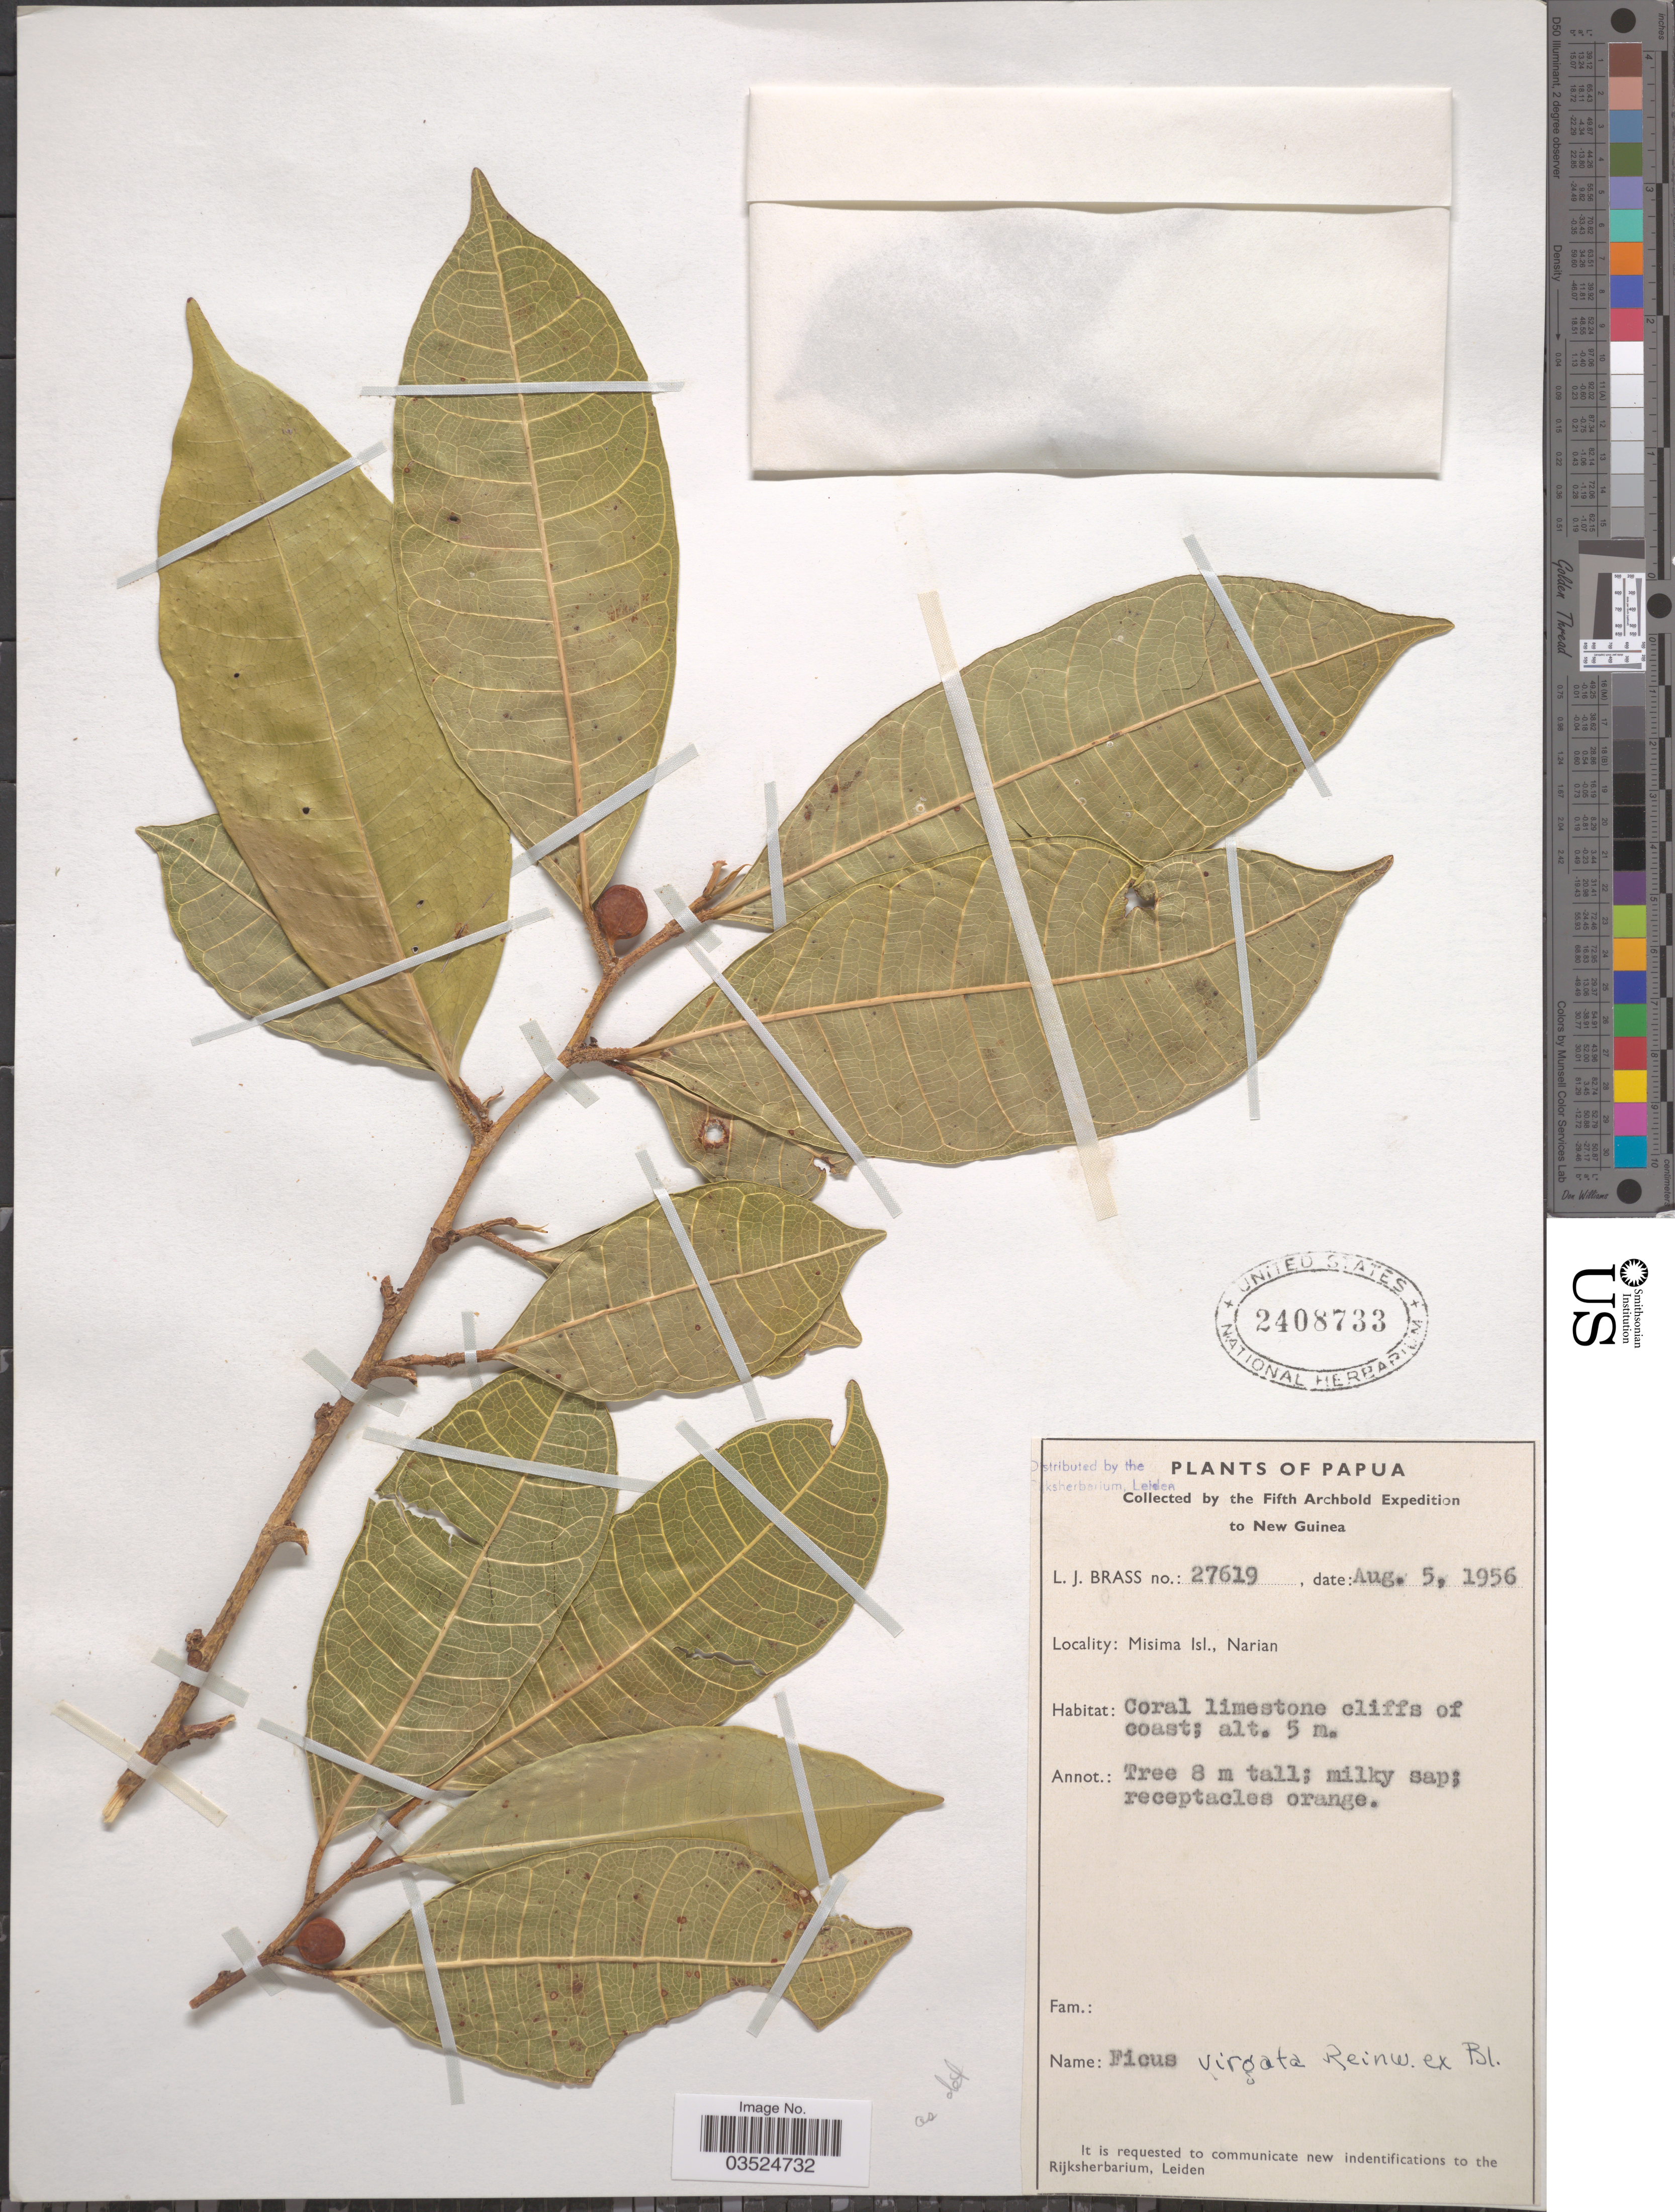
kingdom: Plantae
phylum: Tracheophyta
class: Magnoliopsida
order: Rosales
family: Moraceae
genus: Ficus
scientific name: Ficus virgata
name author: Reinw.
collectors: L. J. Brass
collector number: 27619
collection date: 1956-08-05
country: Papua New Guinea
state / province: Milne Bay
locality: Papua. New Guinea. Misima Isl., Narian.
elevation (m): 5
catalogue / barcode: US 2408733